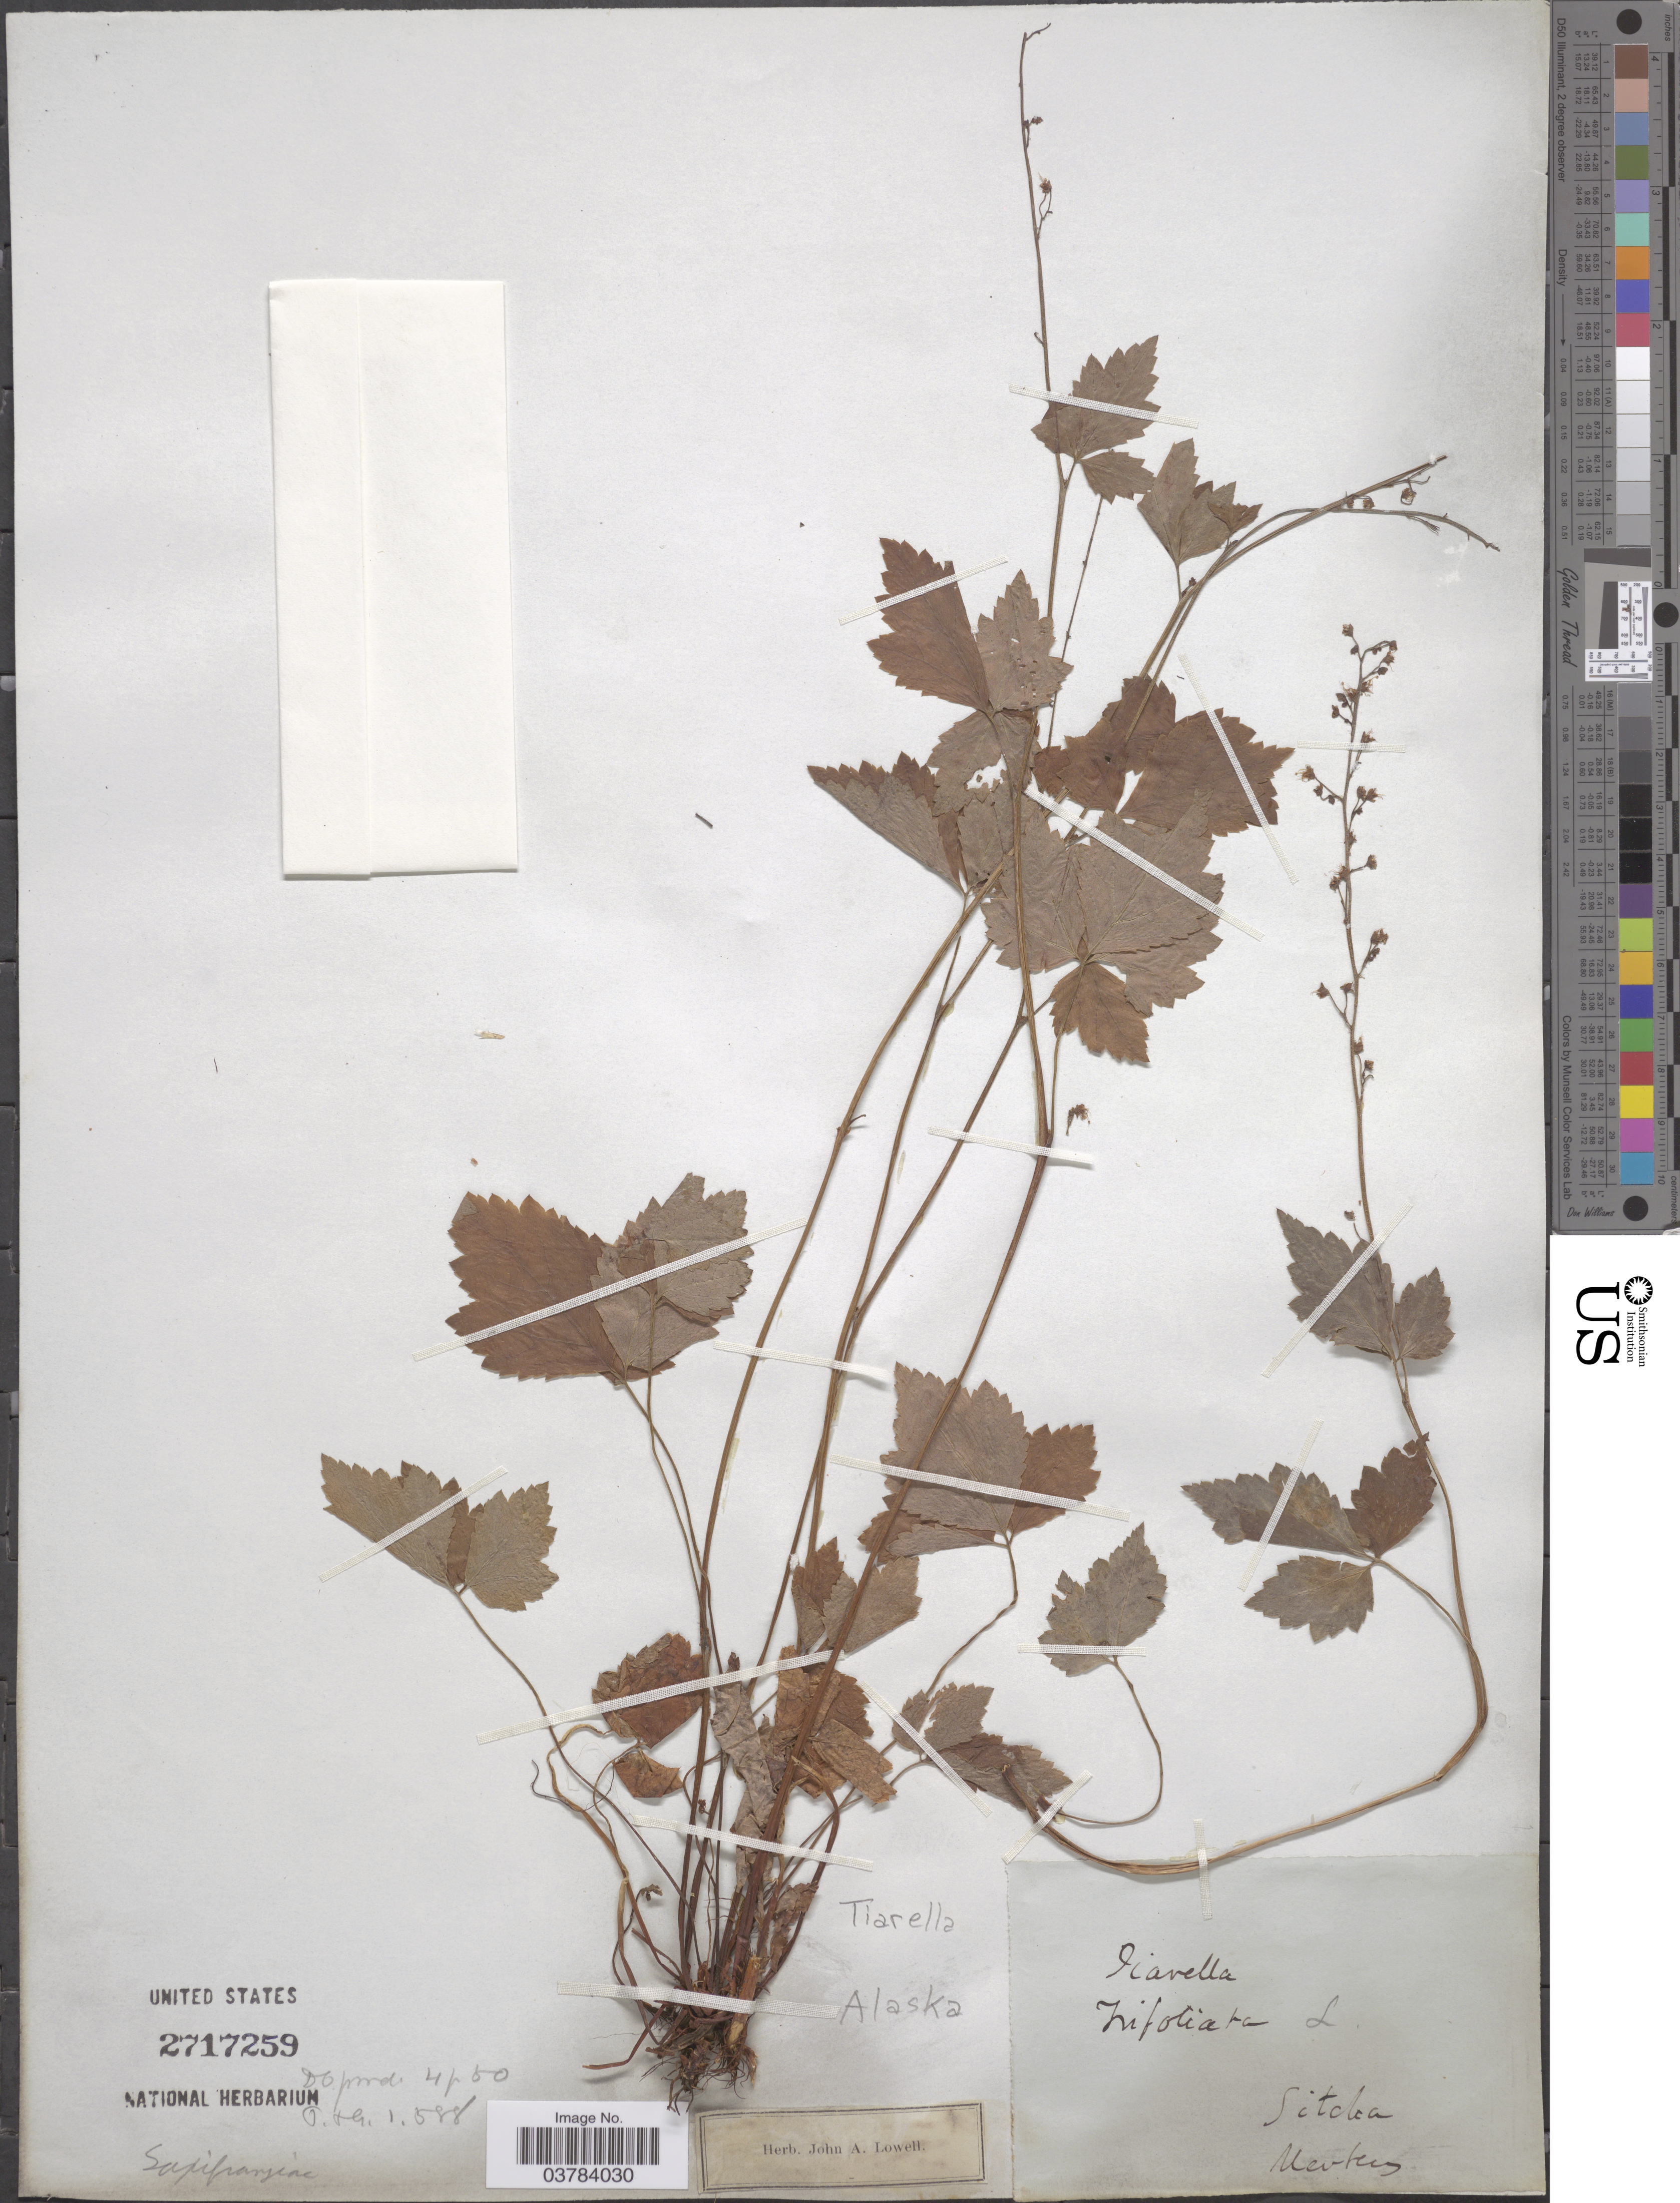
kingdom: Plantae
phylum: Tracheophyta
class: Magnoliopsida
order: Saxifragales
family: Saxifragaceae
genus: Tiarella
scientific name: Tiarella sp.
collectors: ex herb. John A. Lowell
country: United States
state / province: Alaska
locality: Sitcka. Nevtus [interpreted].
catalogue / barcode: US 2717259